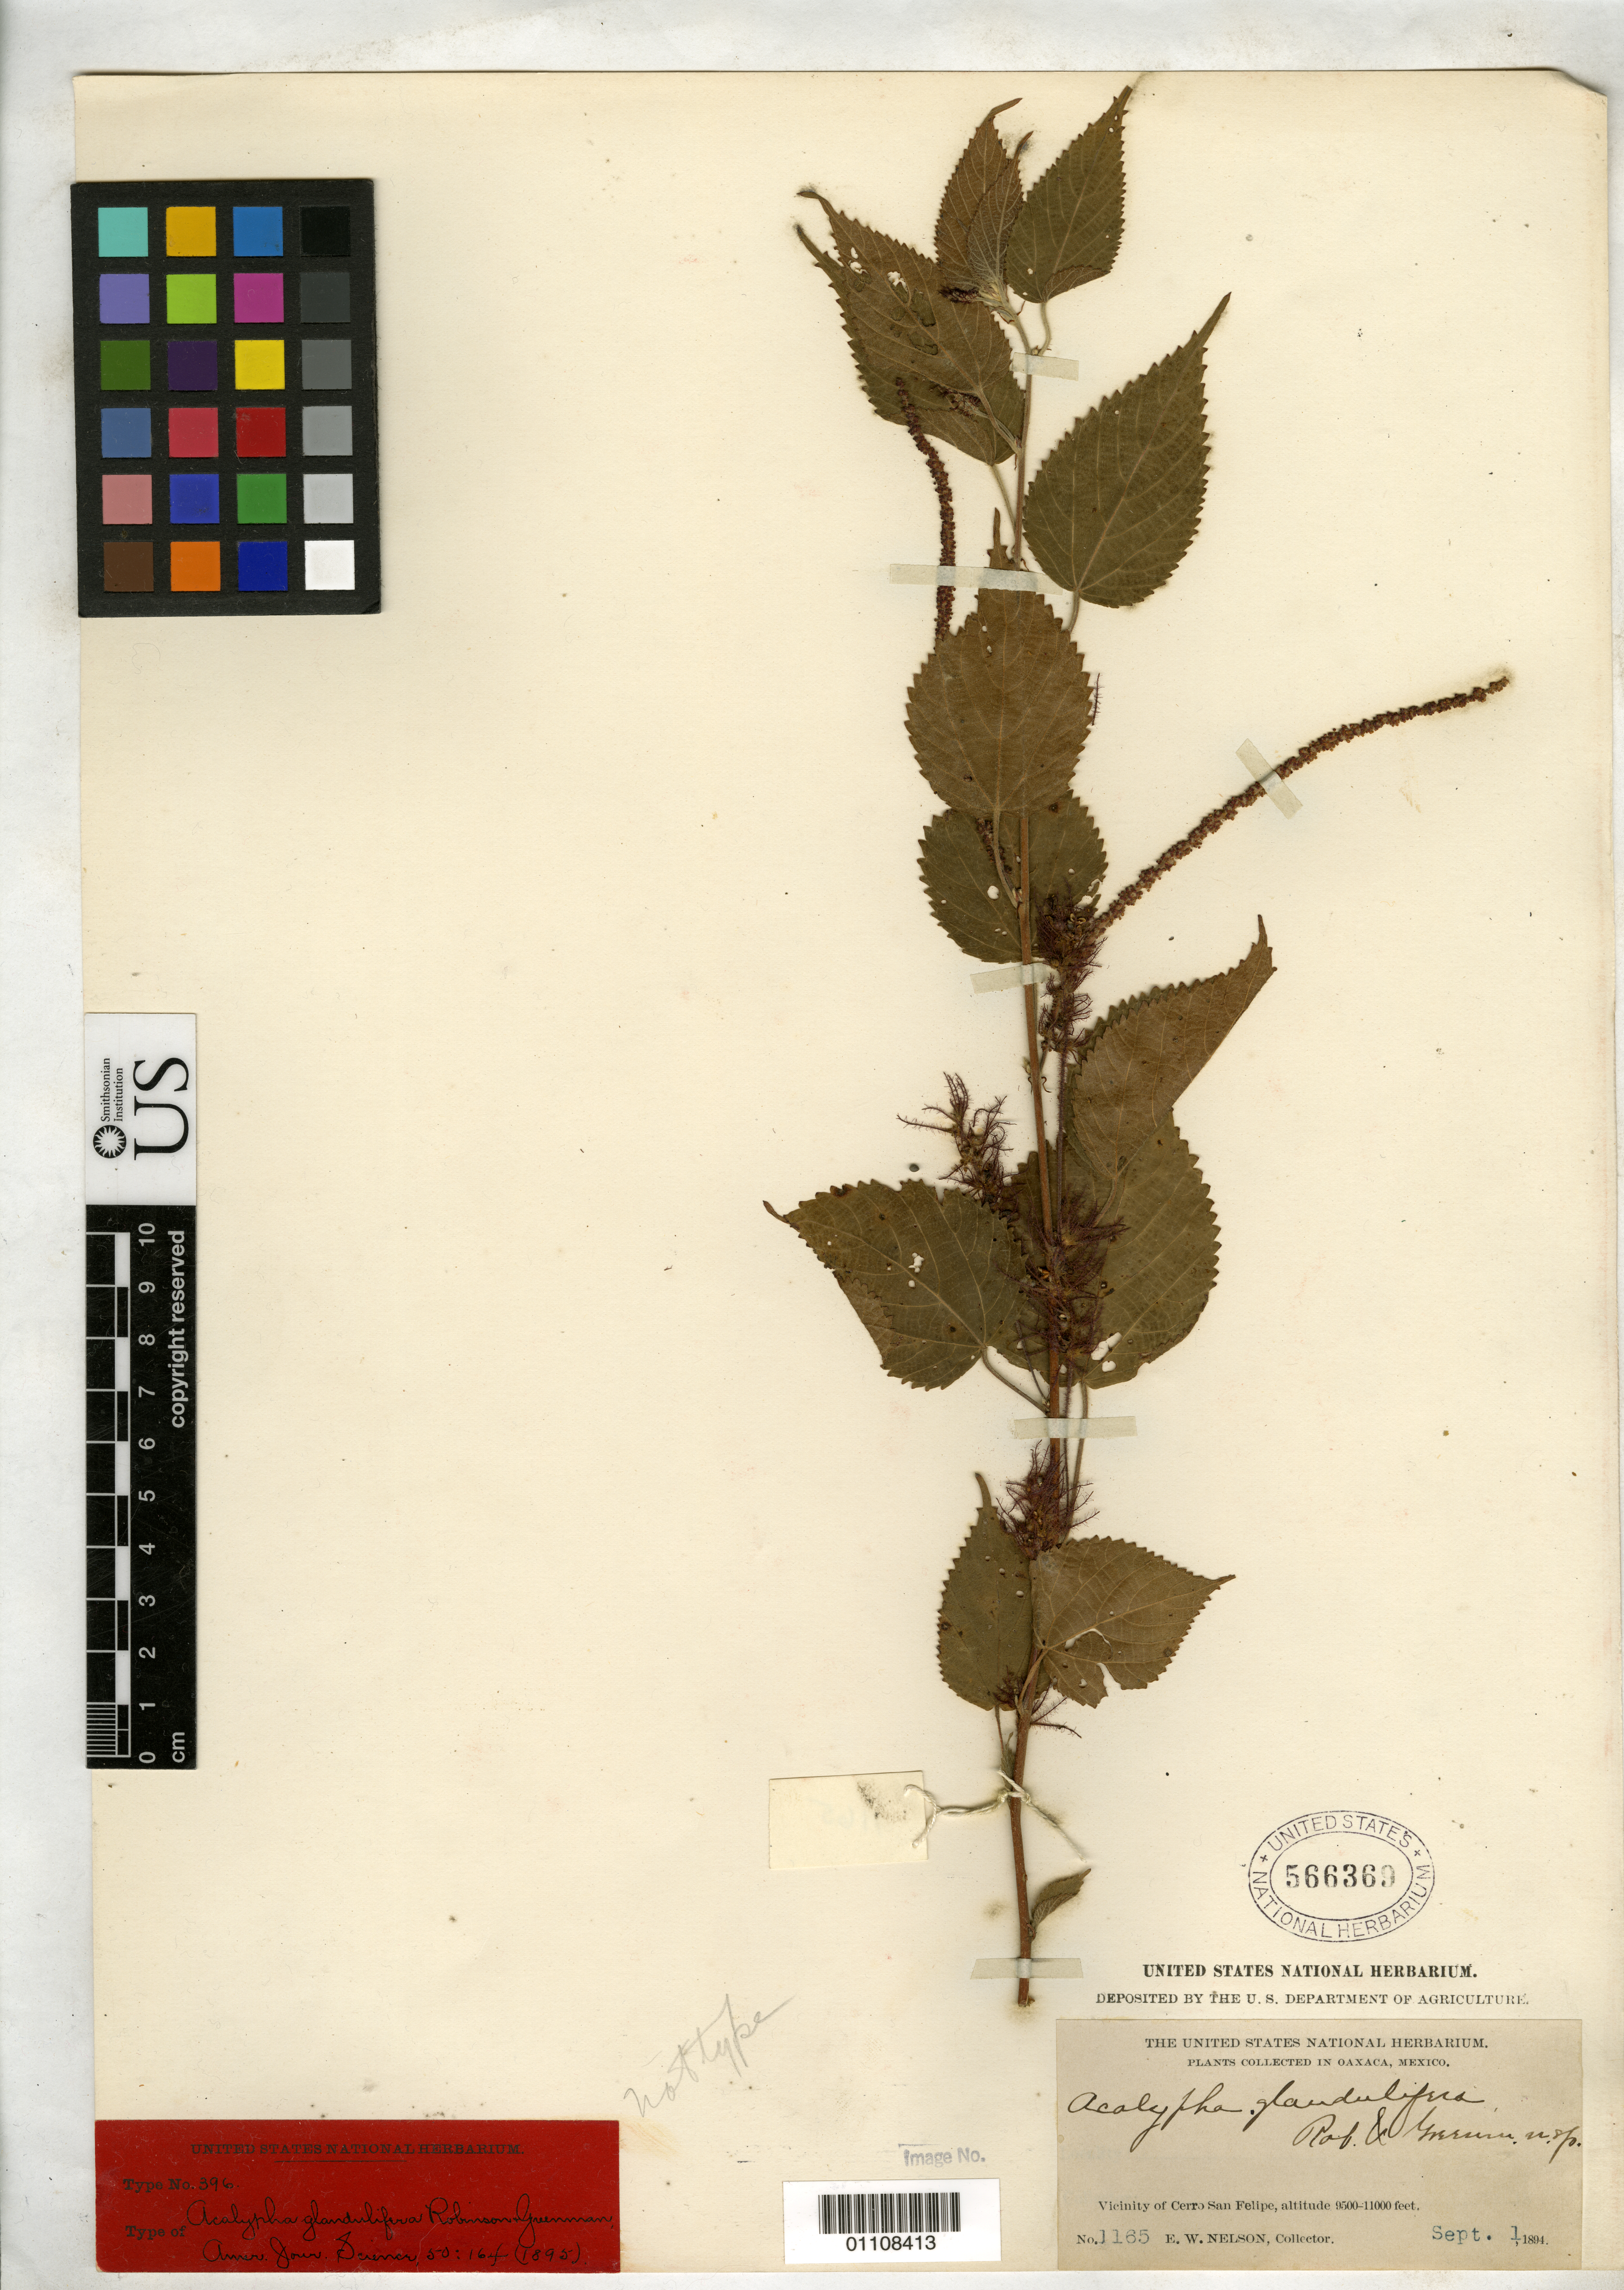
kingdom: Plantae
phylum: Tracheophyta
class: Magnoliopsida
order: Malpighiales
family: Euphorbiaceae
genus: Acalypha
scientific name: Acalypha glandulifera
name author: B.L. Rob. & Greenm.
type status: Syntype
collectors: E. W. Nelson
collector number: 1165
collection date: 1894-09-01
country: Mexico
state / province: Oaxaca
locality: Vicinity of Cerro San Felipe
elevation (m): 2896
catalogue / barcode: US 566369